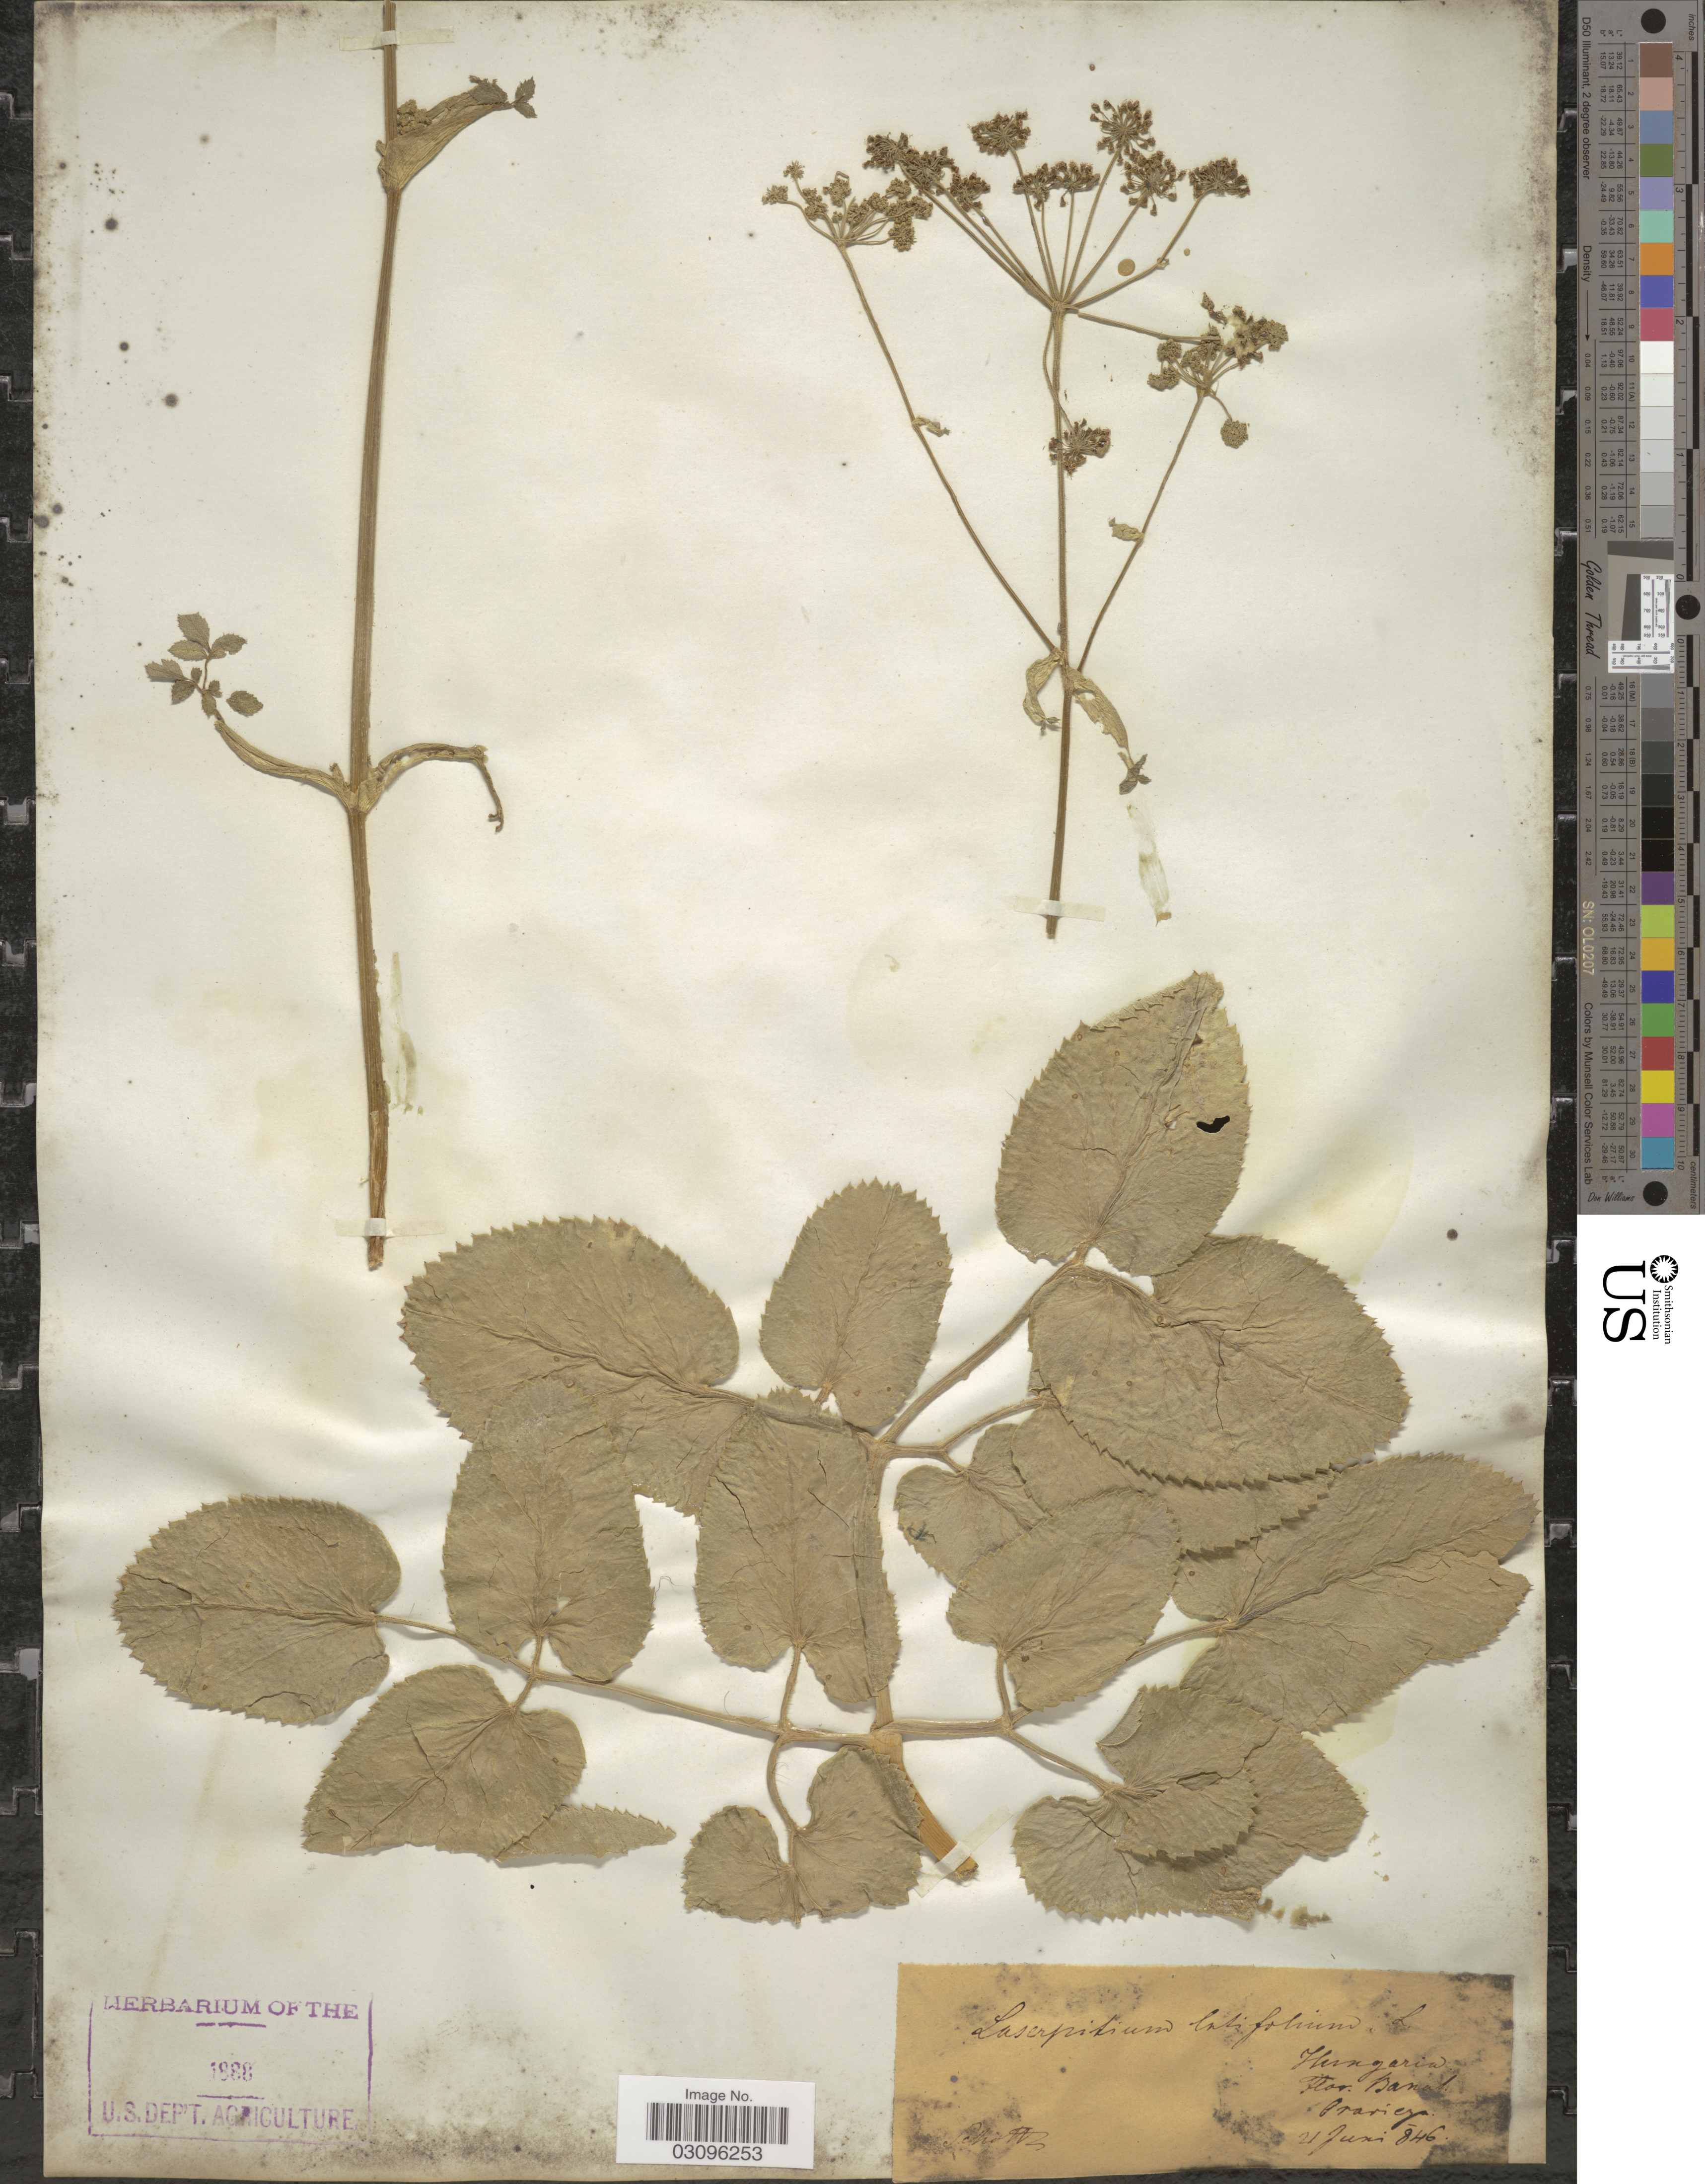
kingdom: Plantae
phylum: Tracheophyta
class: Magnoliopsida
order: Apiales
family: Apiaceae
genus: Laserpitium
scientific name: Laserpitium latifolium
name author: L.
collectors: -. Schottz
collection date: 1846-06-21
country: Hungary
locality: Flor. Banat. Praries